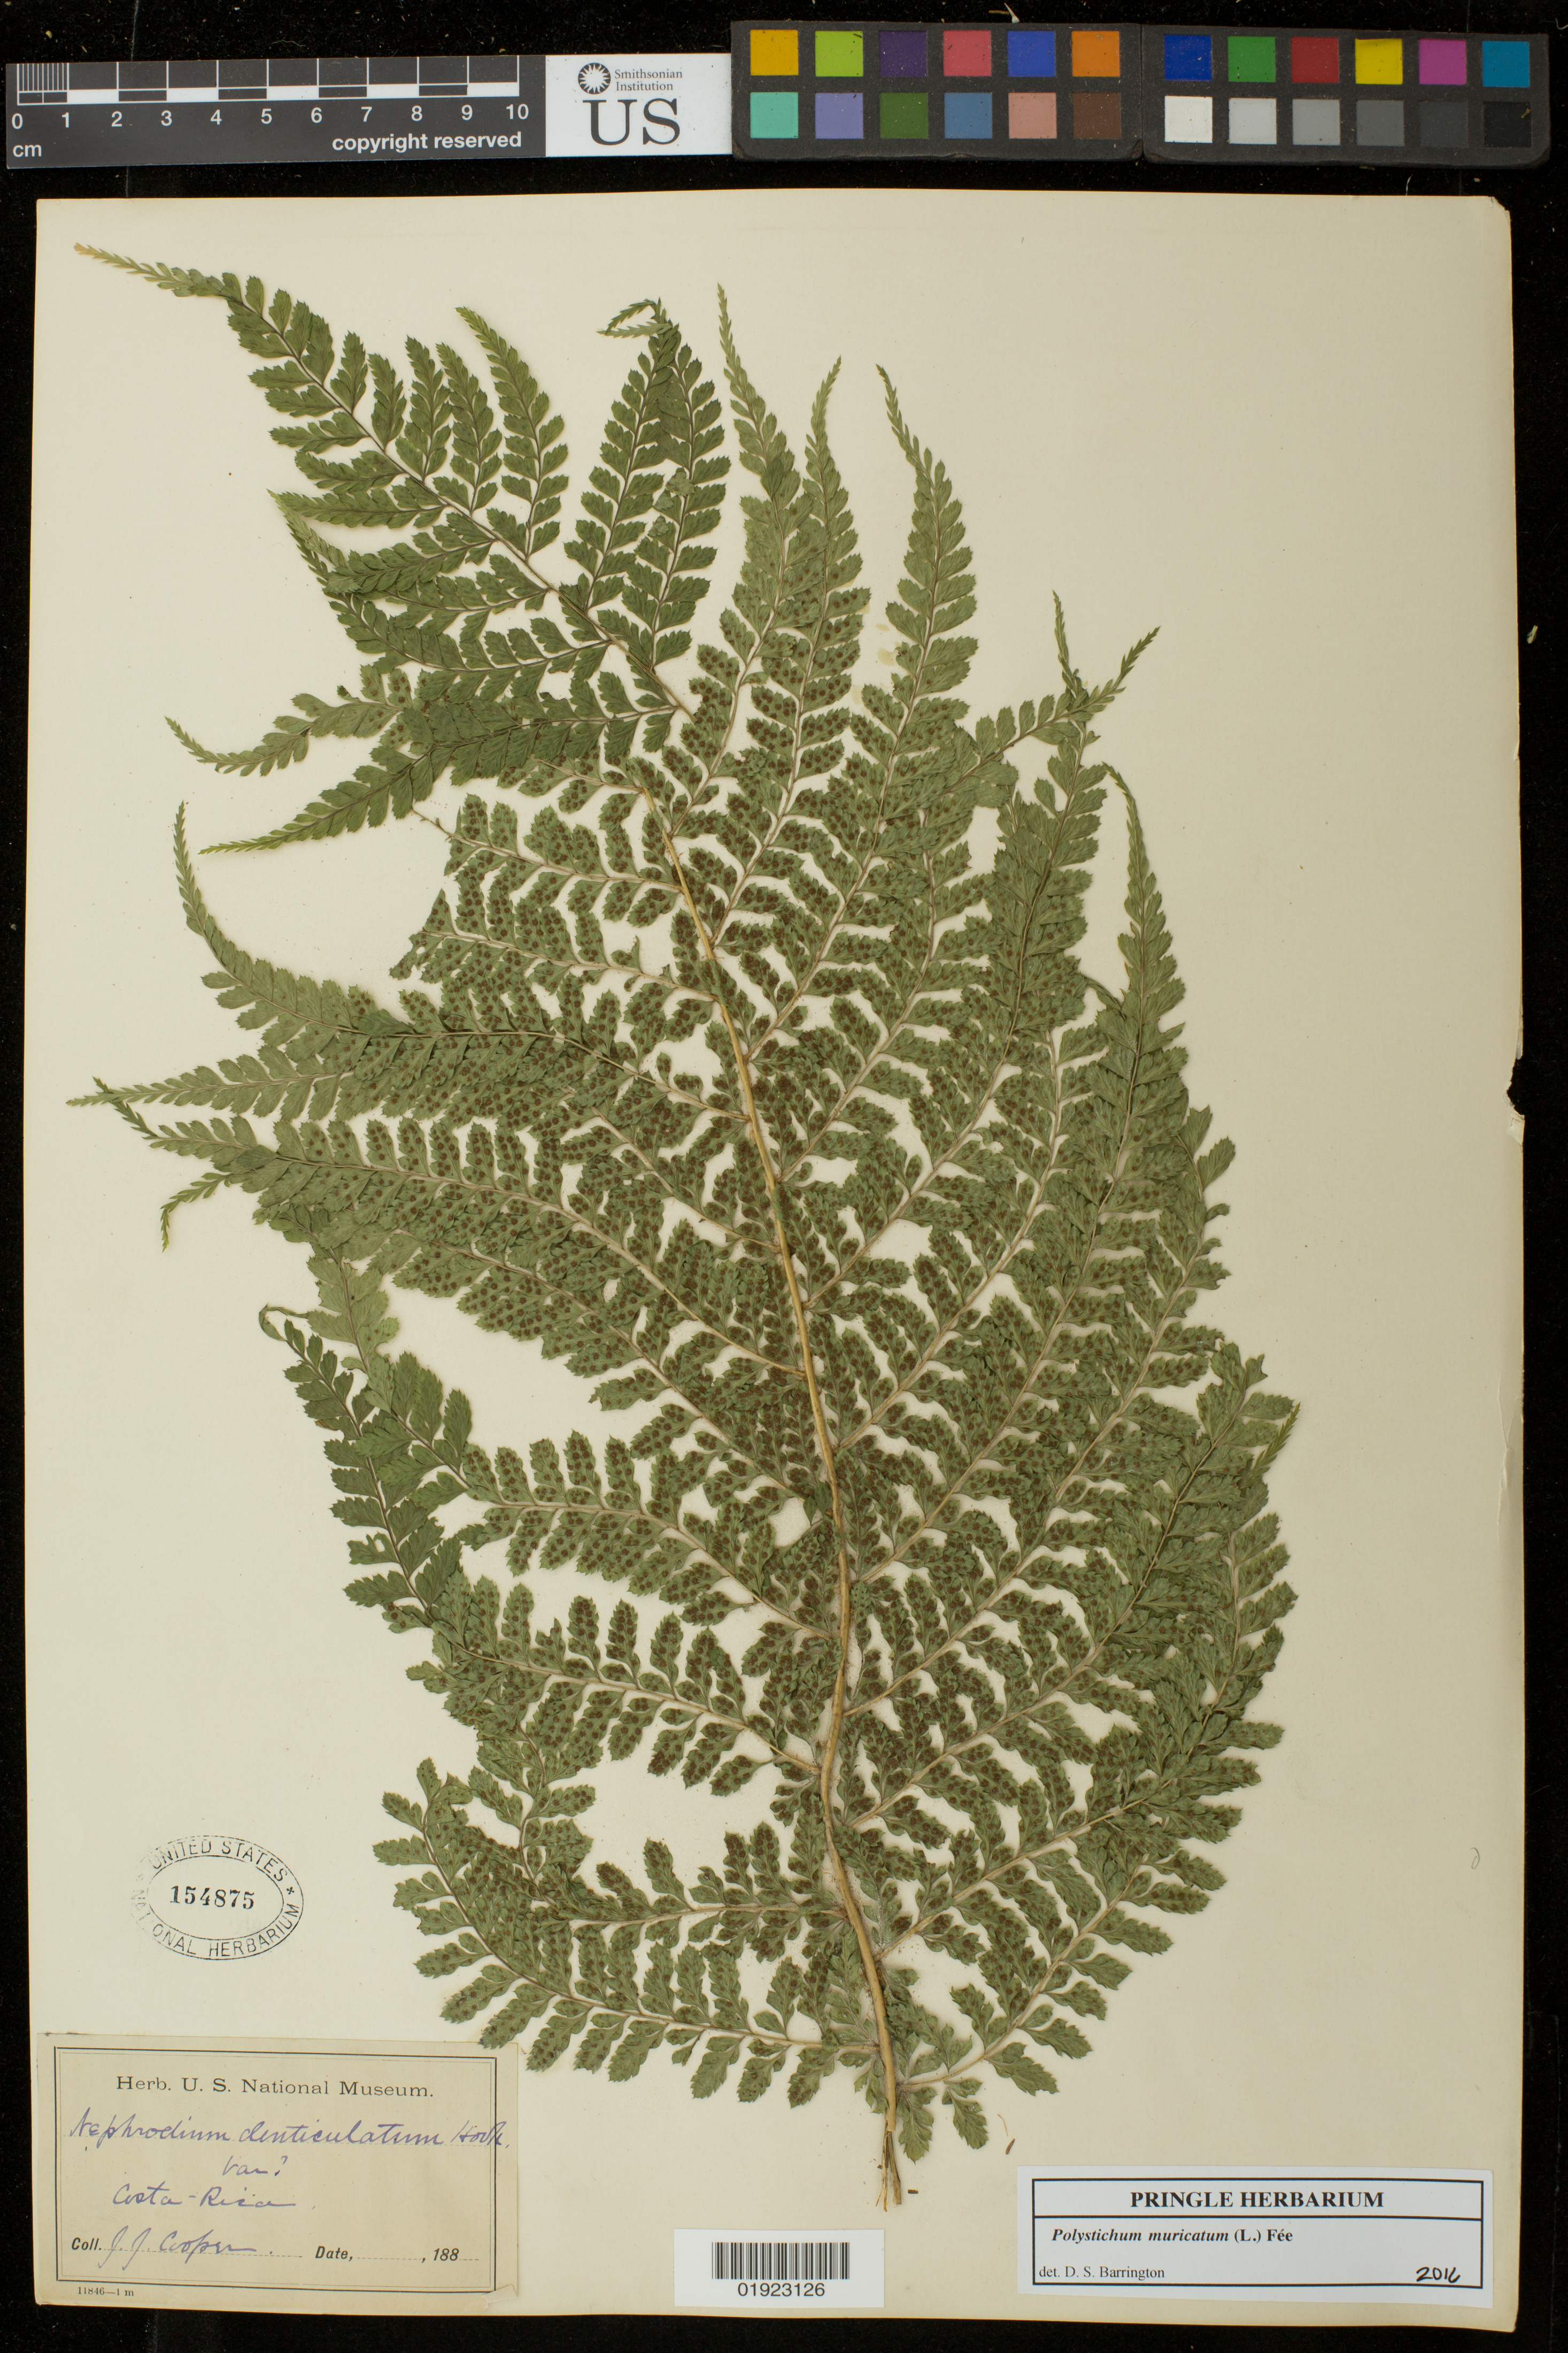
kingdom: Plantae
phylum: Tracheophyta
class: Polypodiopsida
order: Polypodiales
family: Dryopteridaceae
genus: Polystichum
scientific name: Polystichum muricatum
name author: (L.) Fée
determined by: Barrington, D. S., Curator (VT), University of Vermont (UNITED STATES)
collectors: J. J. Cooper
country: Costa Rica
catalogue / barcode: US 154875